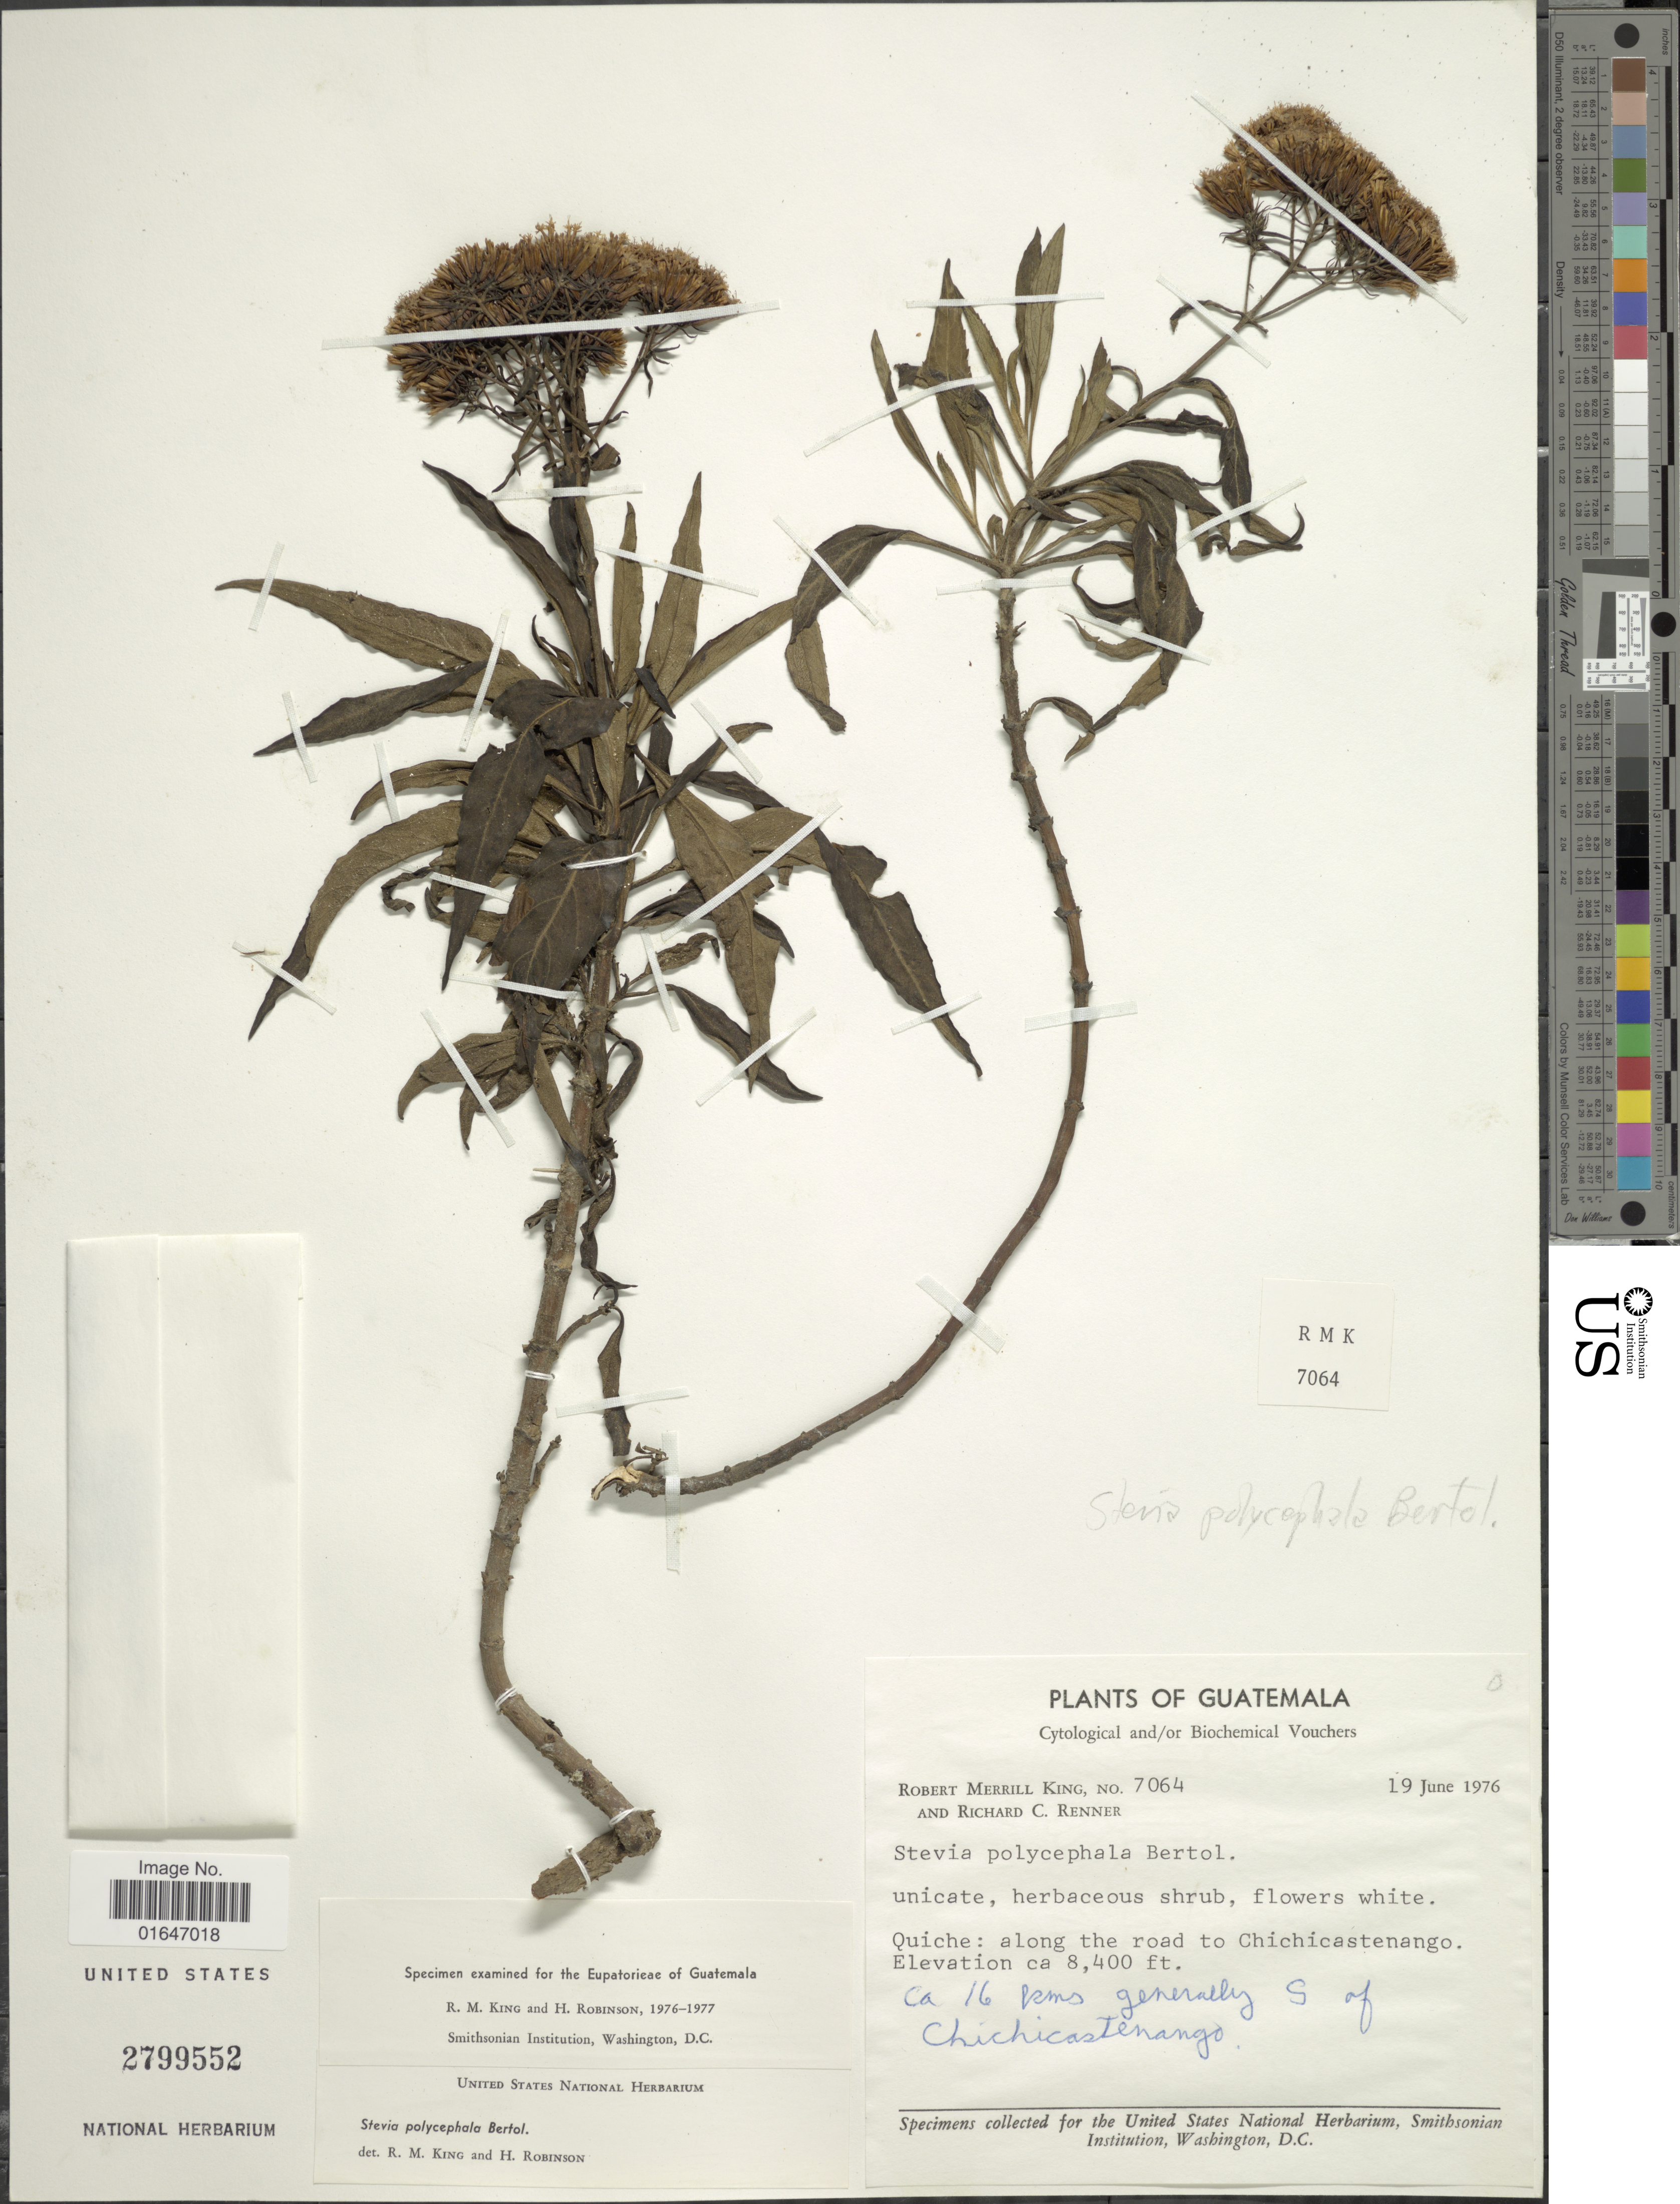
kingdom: Plantae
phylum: Tracheophyta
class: Magnoliopsida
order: Asterales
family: Asteraceae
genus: Stevia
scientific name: Stevia polycephala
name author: Bertoloni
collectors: R. M. King & R. C. Renner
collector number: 7064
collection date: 1976-06-19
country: Guatemala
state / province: El Quiché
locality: Along the road to Chichicastenango, ca 16 kms generally S of Chichicastenango.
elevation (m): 2560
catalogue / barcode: US 2799552